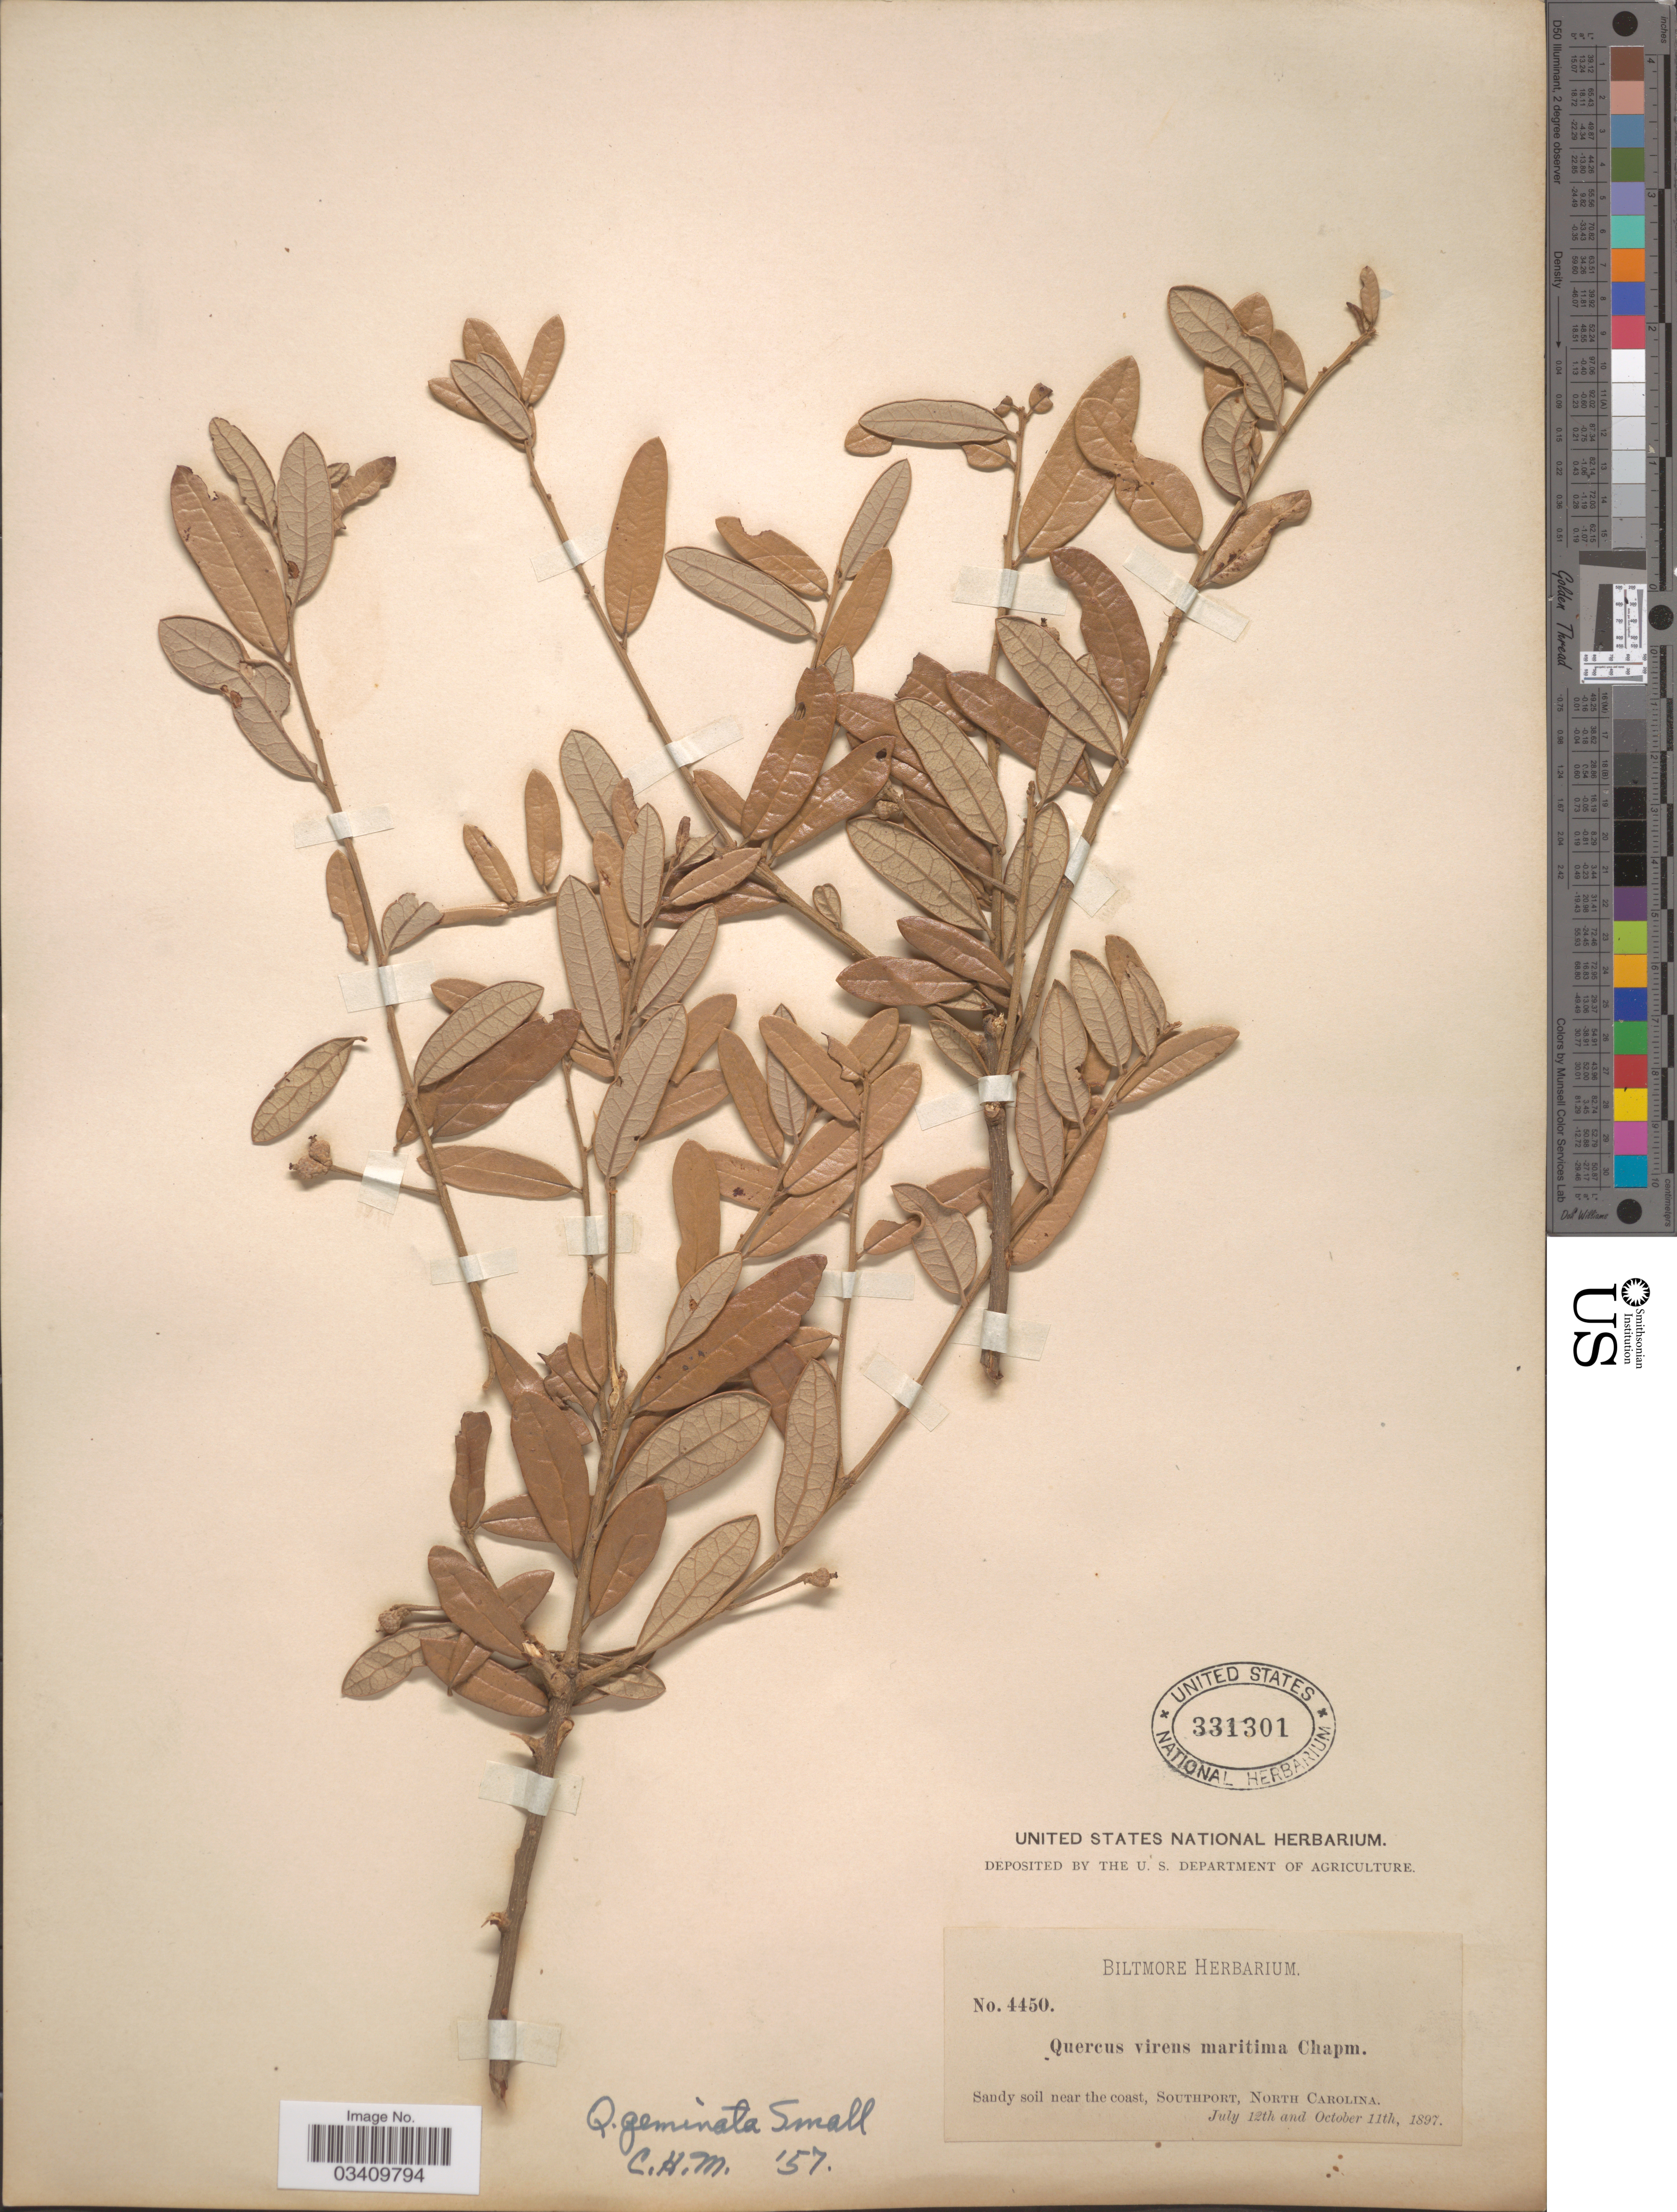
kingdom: Plantae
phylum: Tracheophyta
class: Magnoliopsida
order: Fagales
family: Fagaceae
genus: Quercus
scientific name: Quercus geminata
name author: Small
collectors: ex herb. Biltmore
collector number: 4450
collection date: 1897-07-12/1897-10-11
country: United States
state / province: North Carolina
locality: Sandy soil near the coast, Southport.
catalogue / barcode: US 331301